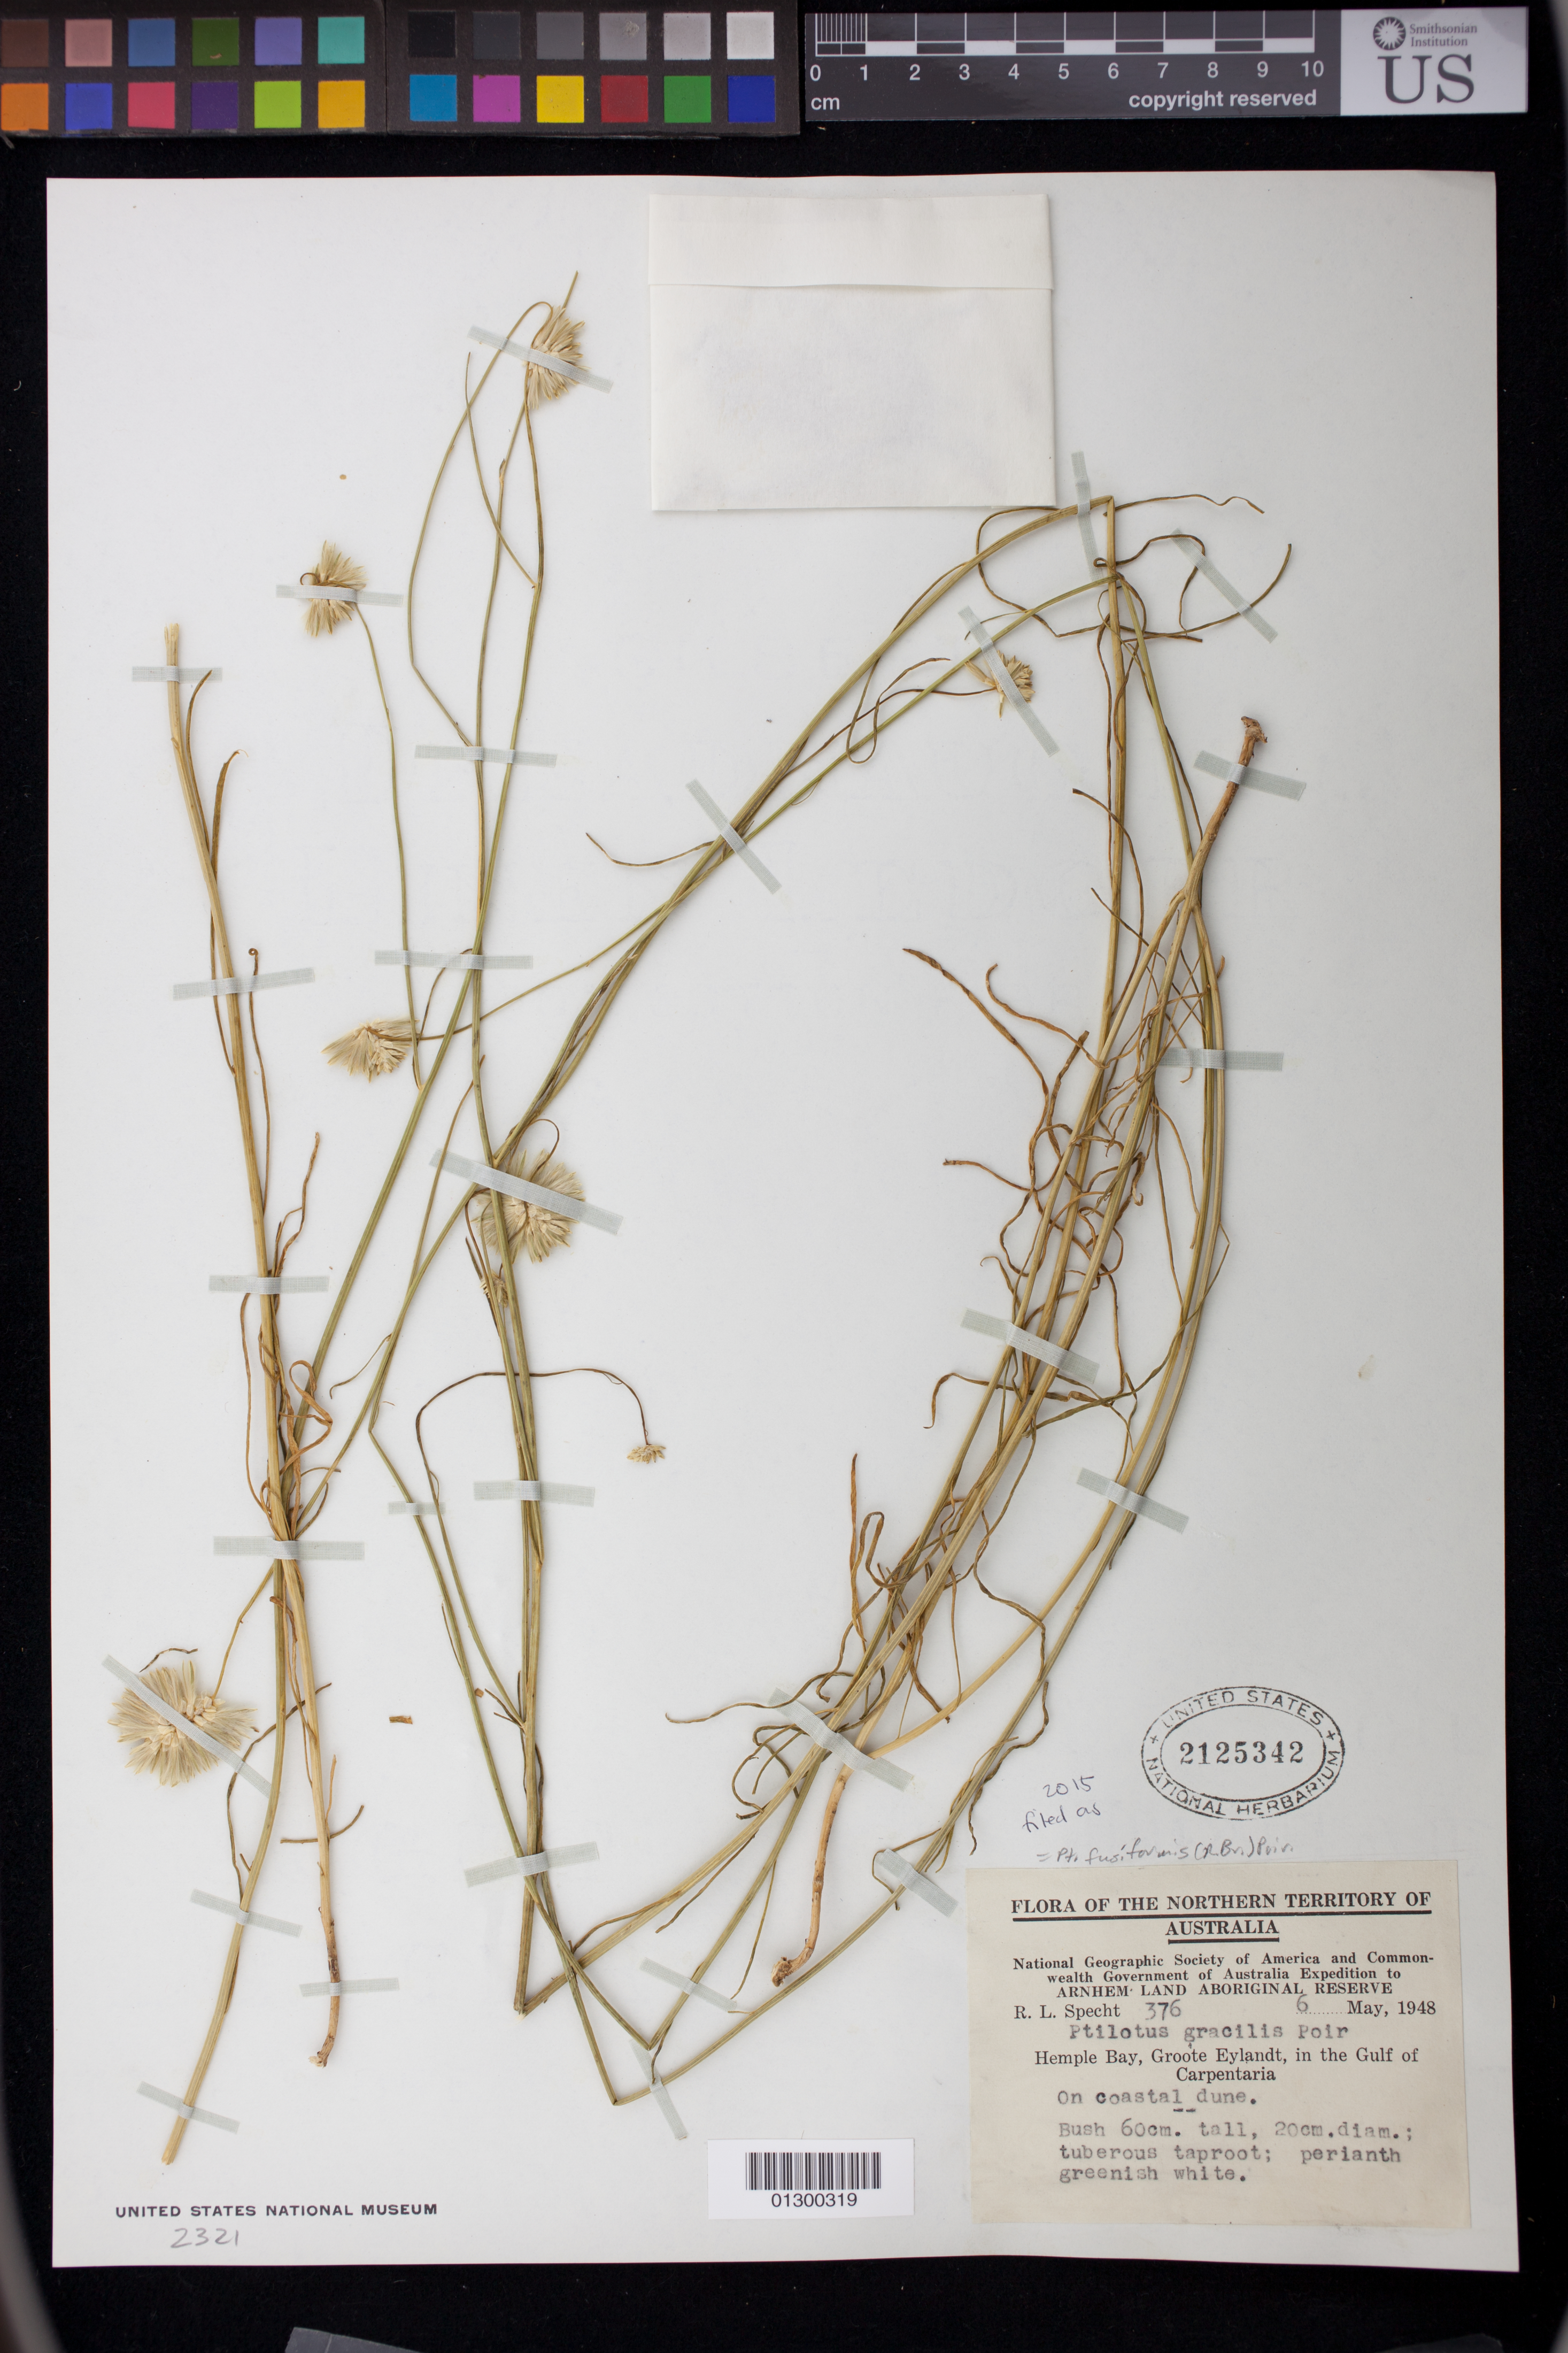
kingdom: Plantae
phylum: Tracheophyta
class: Magnoliopsida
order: Caryophyllales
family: Amaranthaceae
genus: Ptilotus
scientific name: Ptilotus fusiformis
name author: (R. Br.) Poir.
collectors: R. L. Specht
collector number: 376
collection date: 1948-05-06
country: Australia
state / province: Northern Territory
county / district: East Arnhem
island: Groote Eylandt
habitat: On coastal dune.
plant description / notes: Bush 60 cm. tall, 20 cm. diam.; tuberous taproot; perianth greenish white.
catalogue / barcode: US 2125342